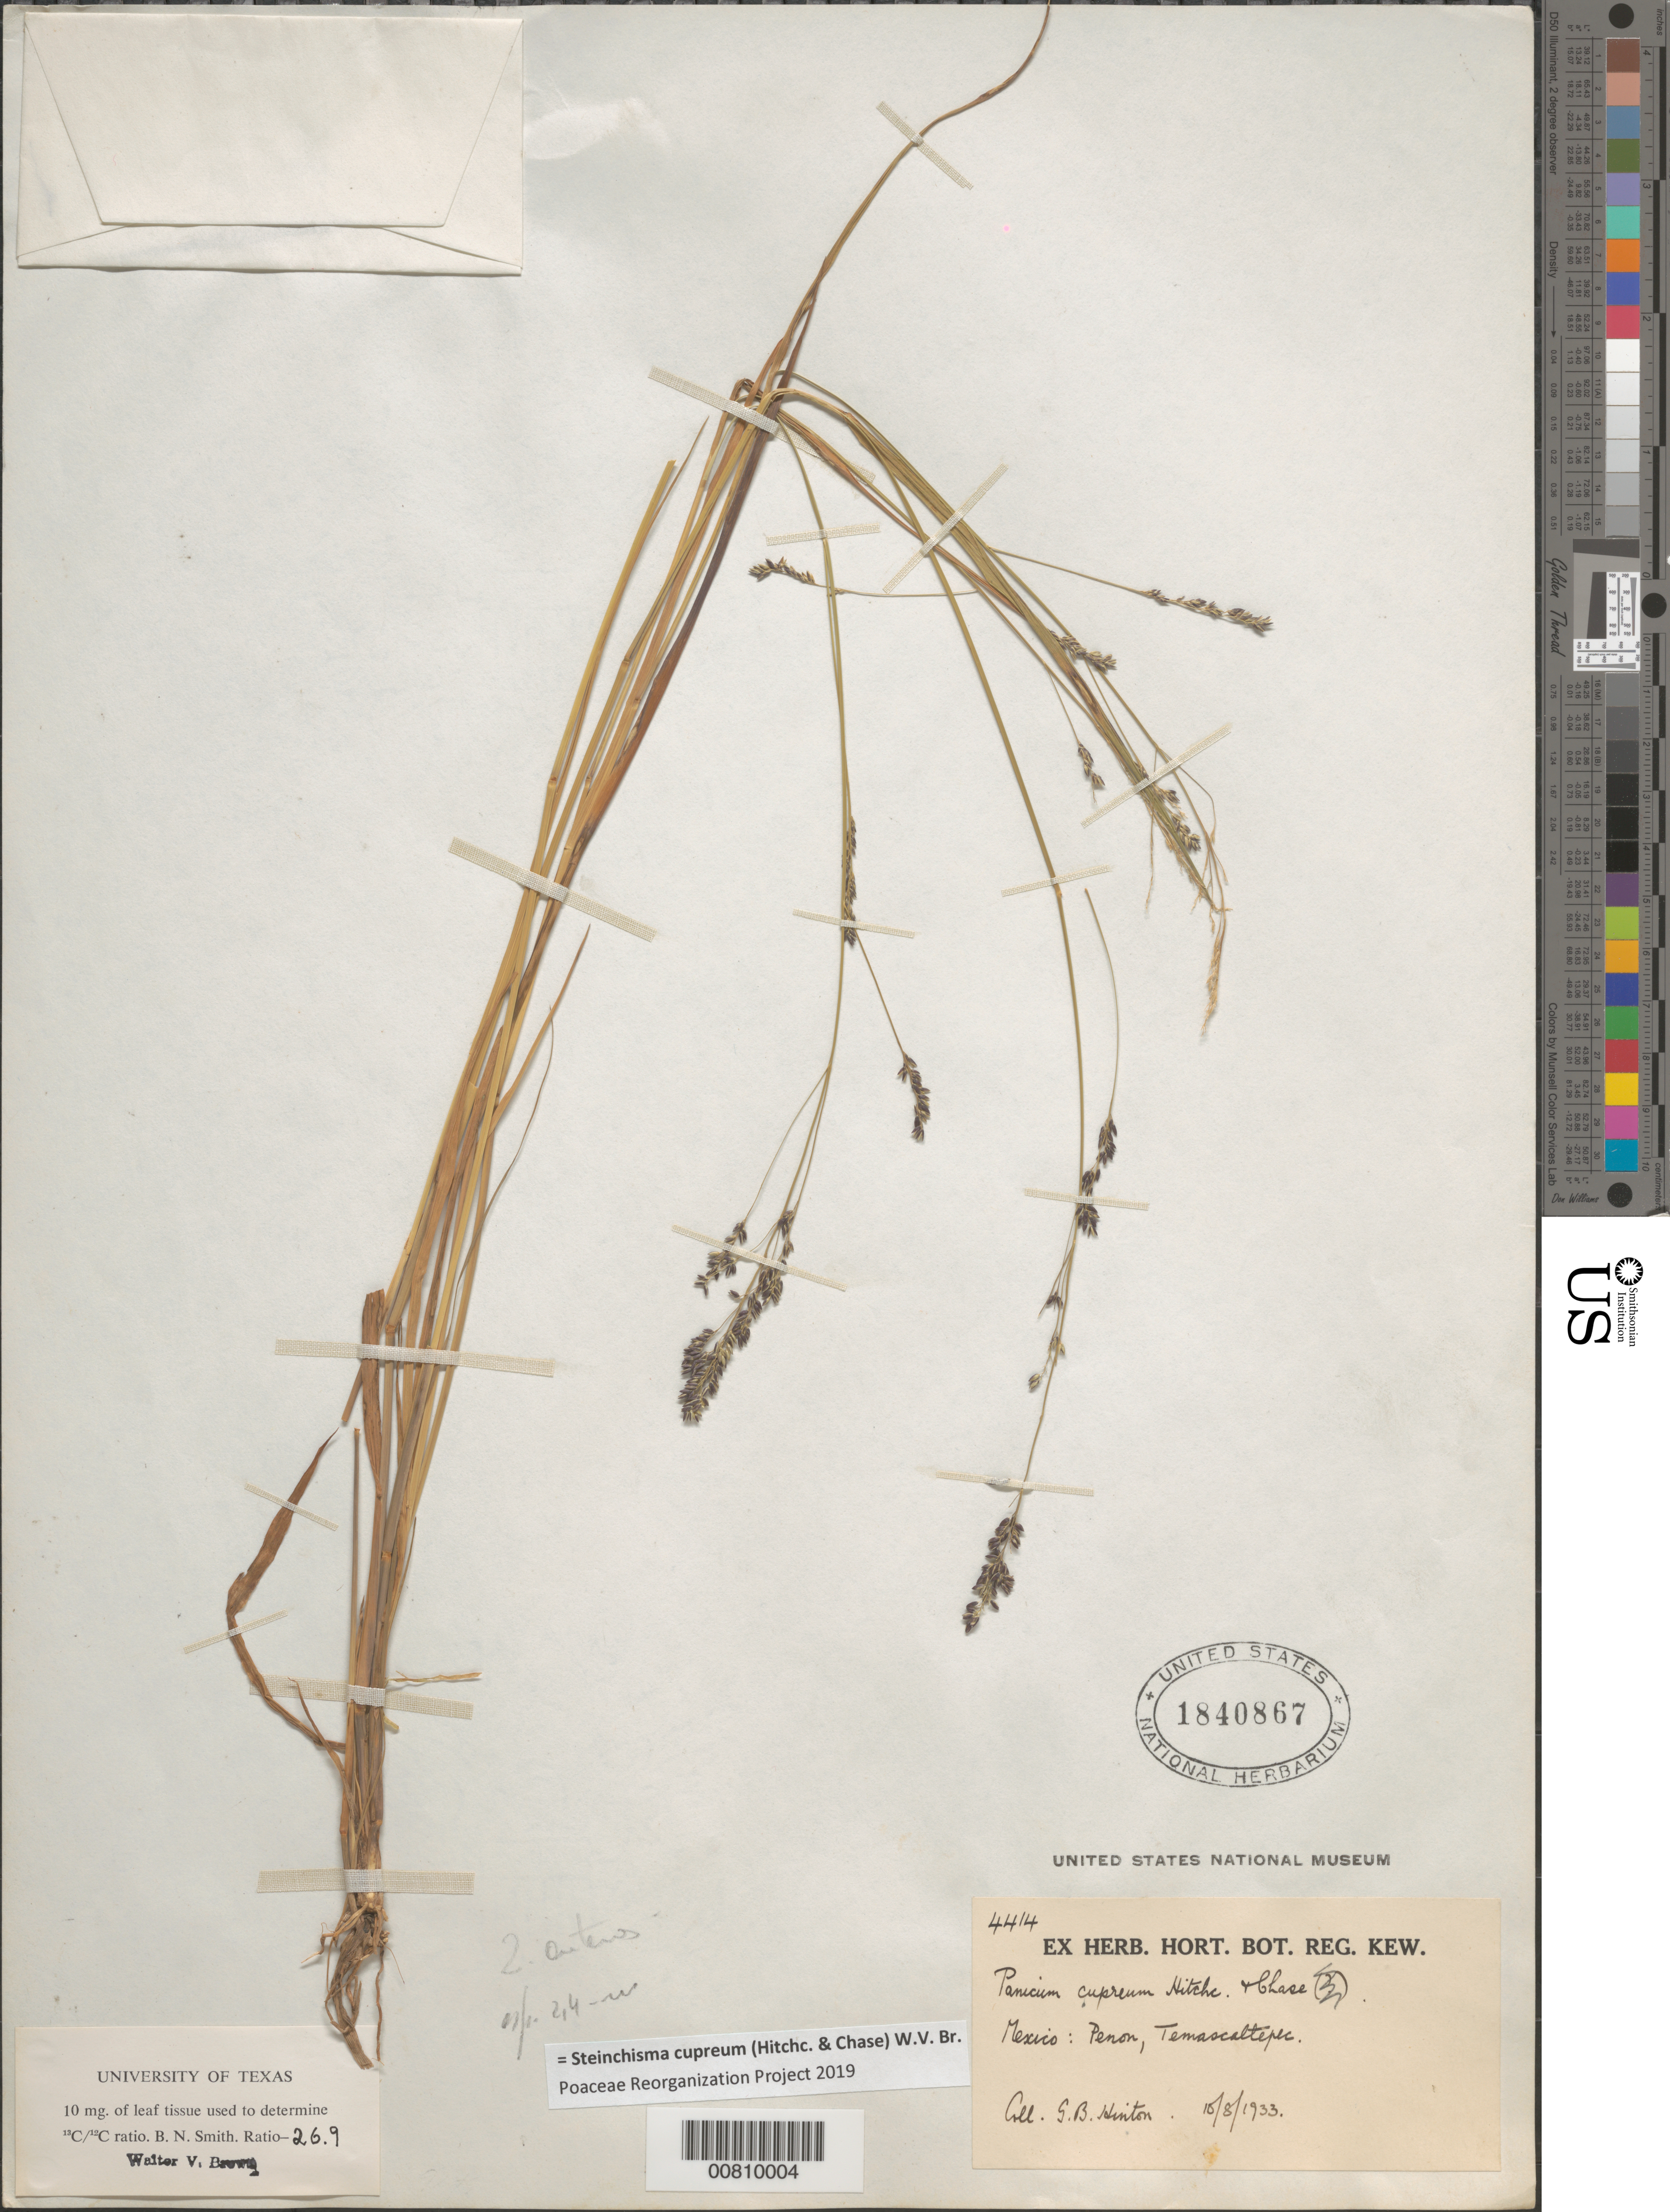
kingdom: Plantae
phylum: Tracheophyta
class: Liliopsida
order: Poales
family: Poaceae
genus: Panicum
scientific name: Panicum cupreum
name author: Hitchc. & Chase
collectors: G. B. Hinton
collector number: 4414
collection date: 1933-08-10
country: Mexico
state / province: México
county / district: Temascaltepec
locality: Penon, Temascaltepec.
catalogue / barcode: US 1840867